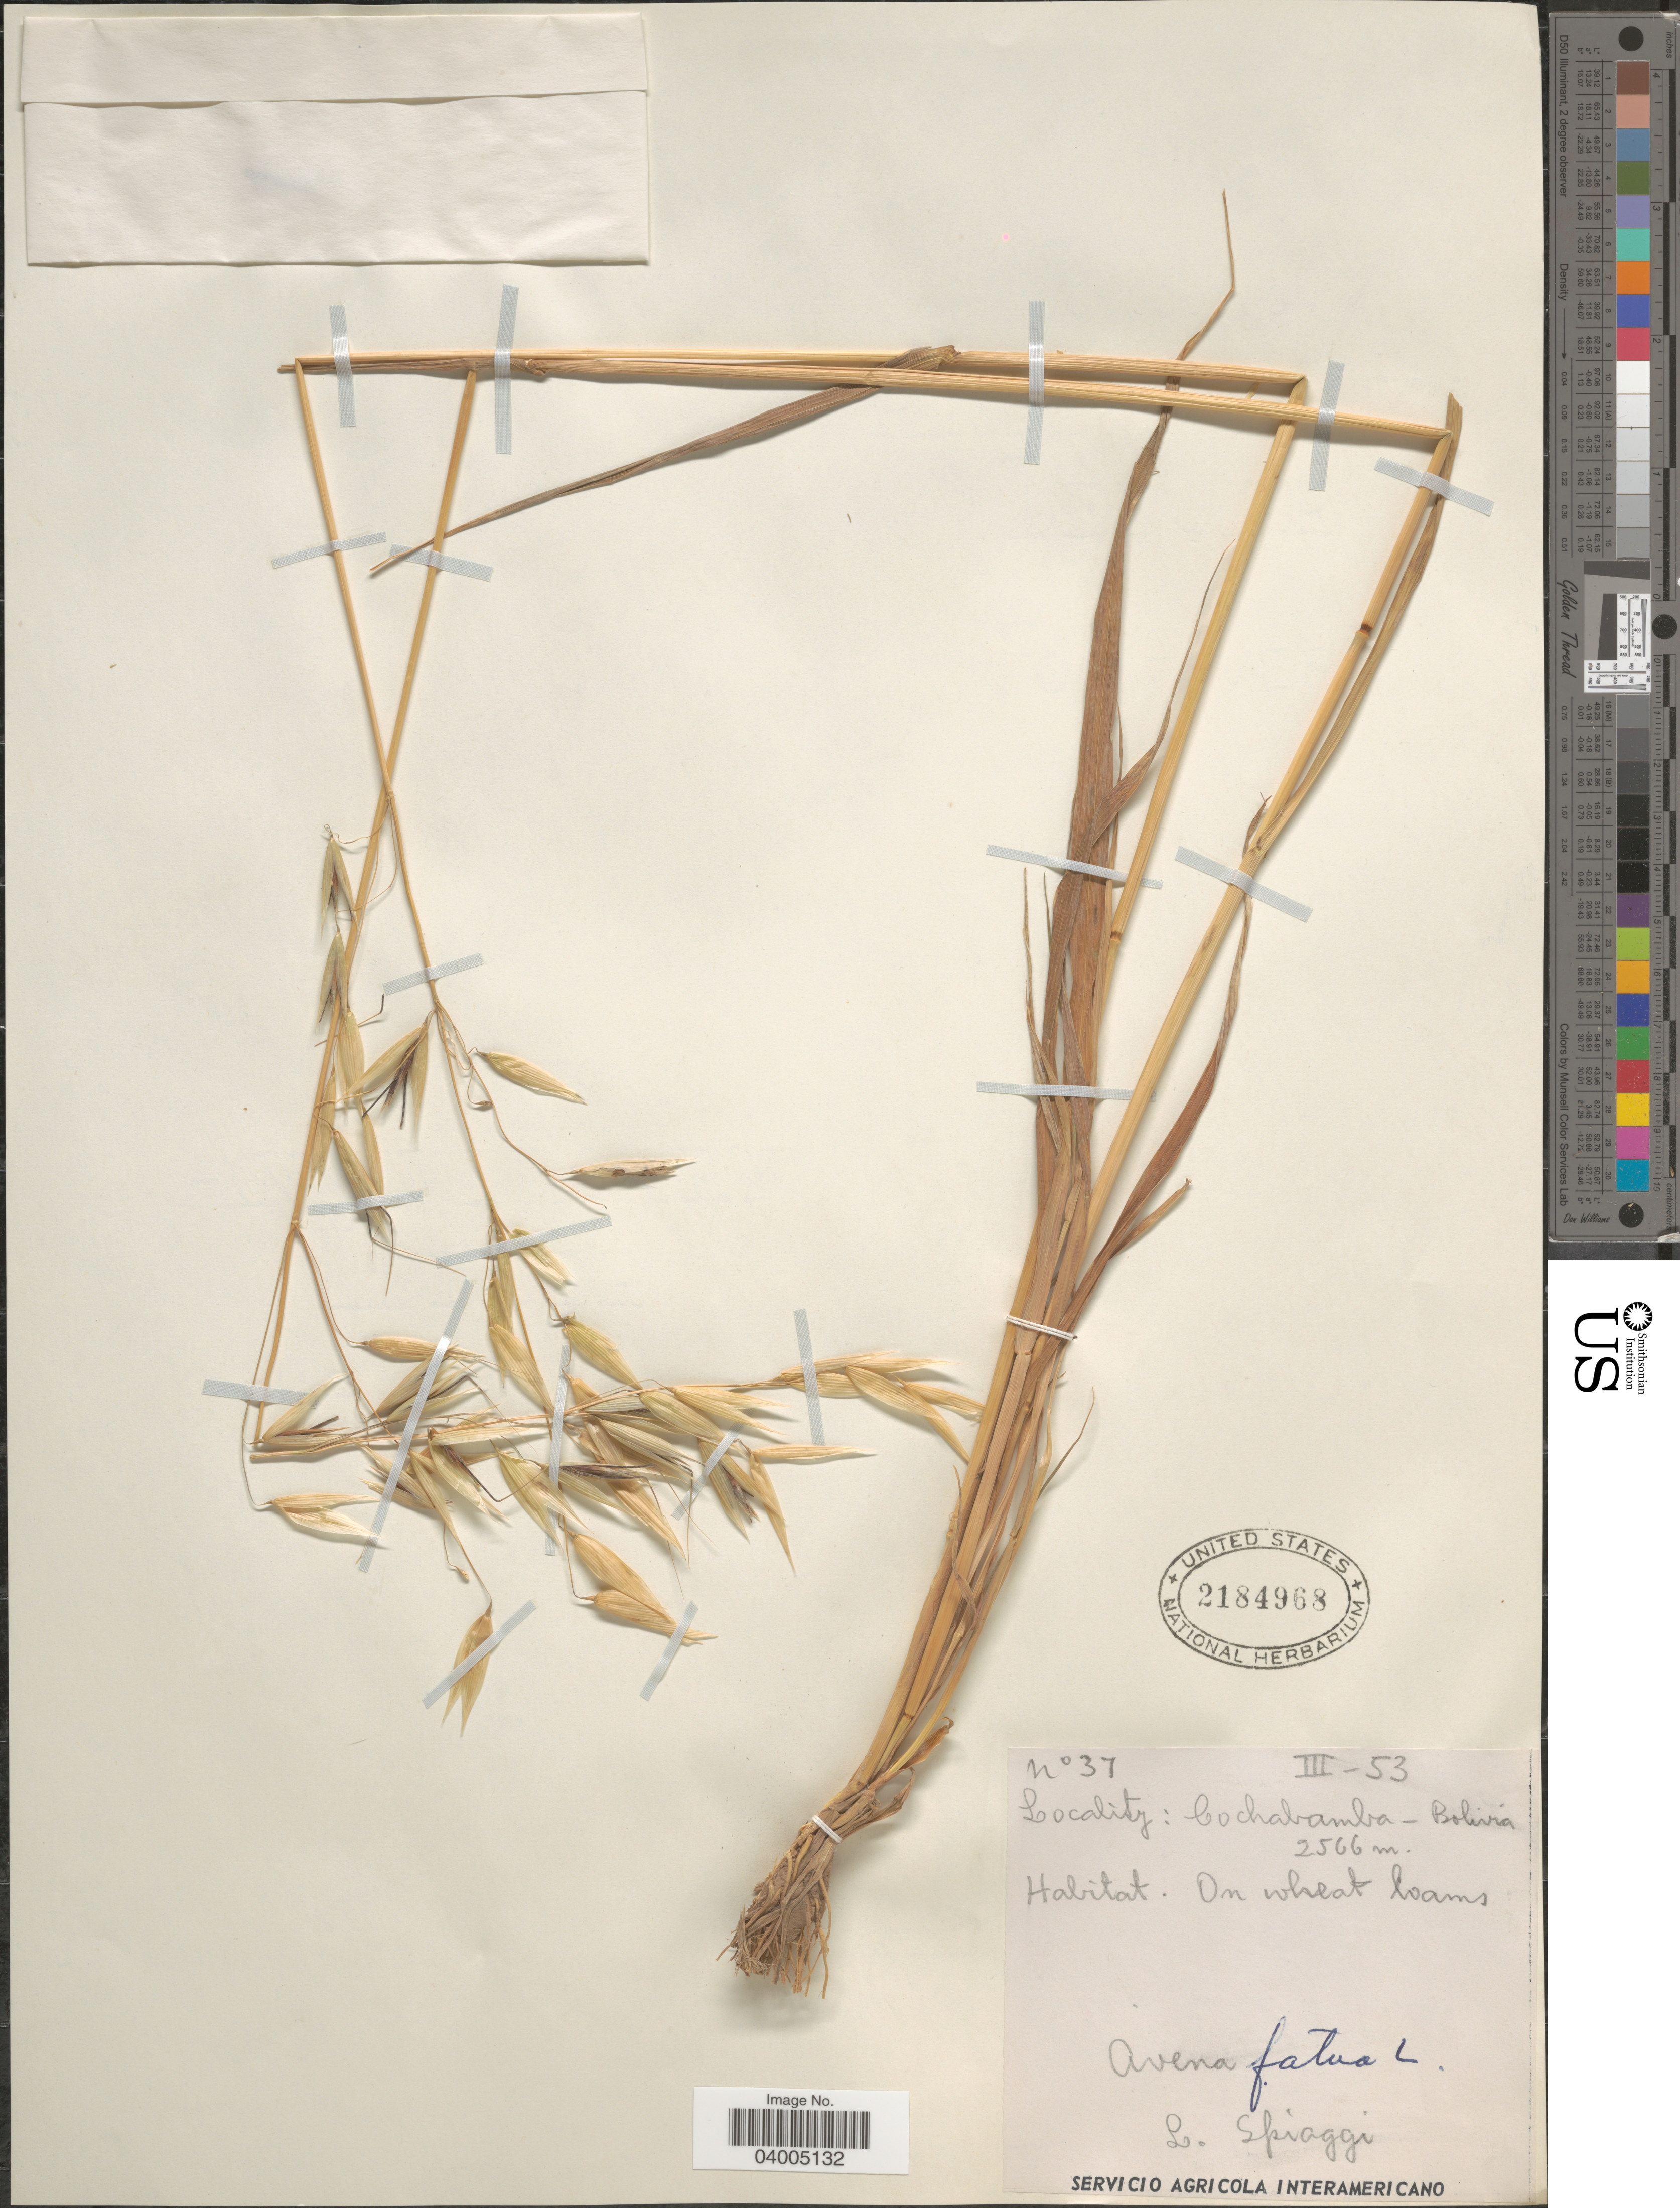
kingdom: Plantae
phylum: Tracheophyta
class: Liliopsida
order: Poales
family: Poaceae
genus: Avena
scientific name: Avena fatua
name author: L.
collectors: L. Spiaggi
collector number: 37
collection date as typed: Transcribed d/m/y: /3/53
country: Bolivia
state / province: Cochabamba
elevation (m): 2566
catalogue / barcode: US 2184968